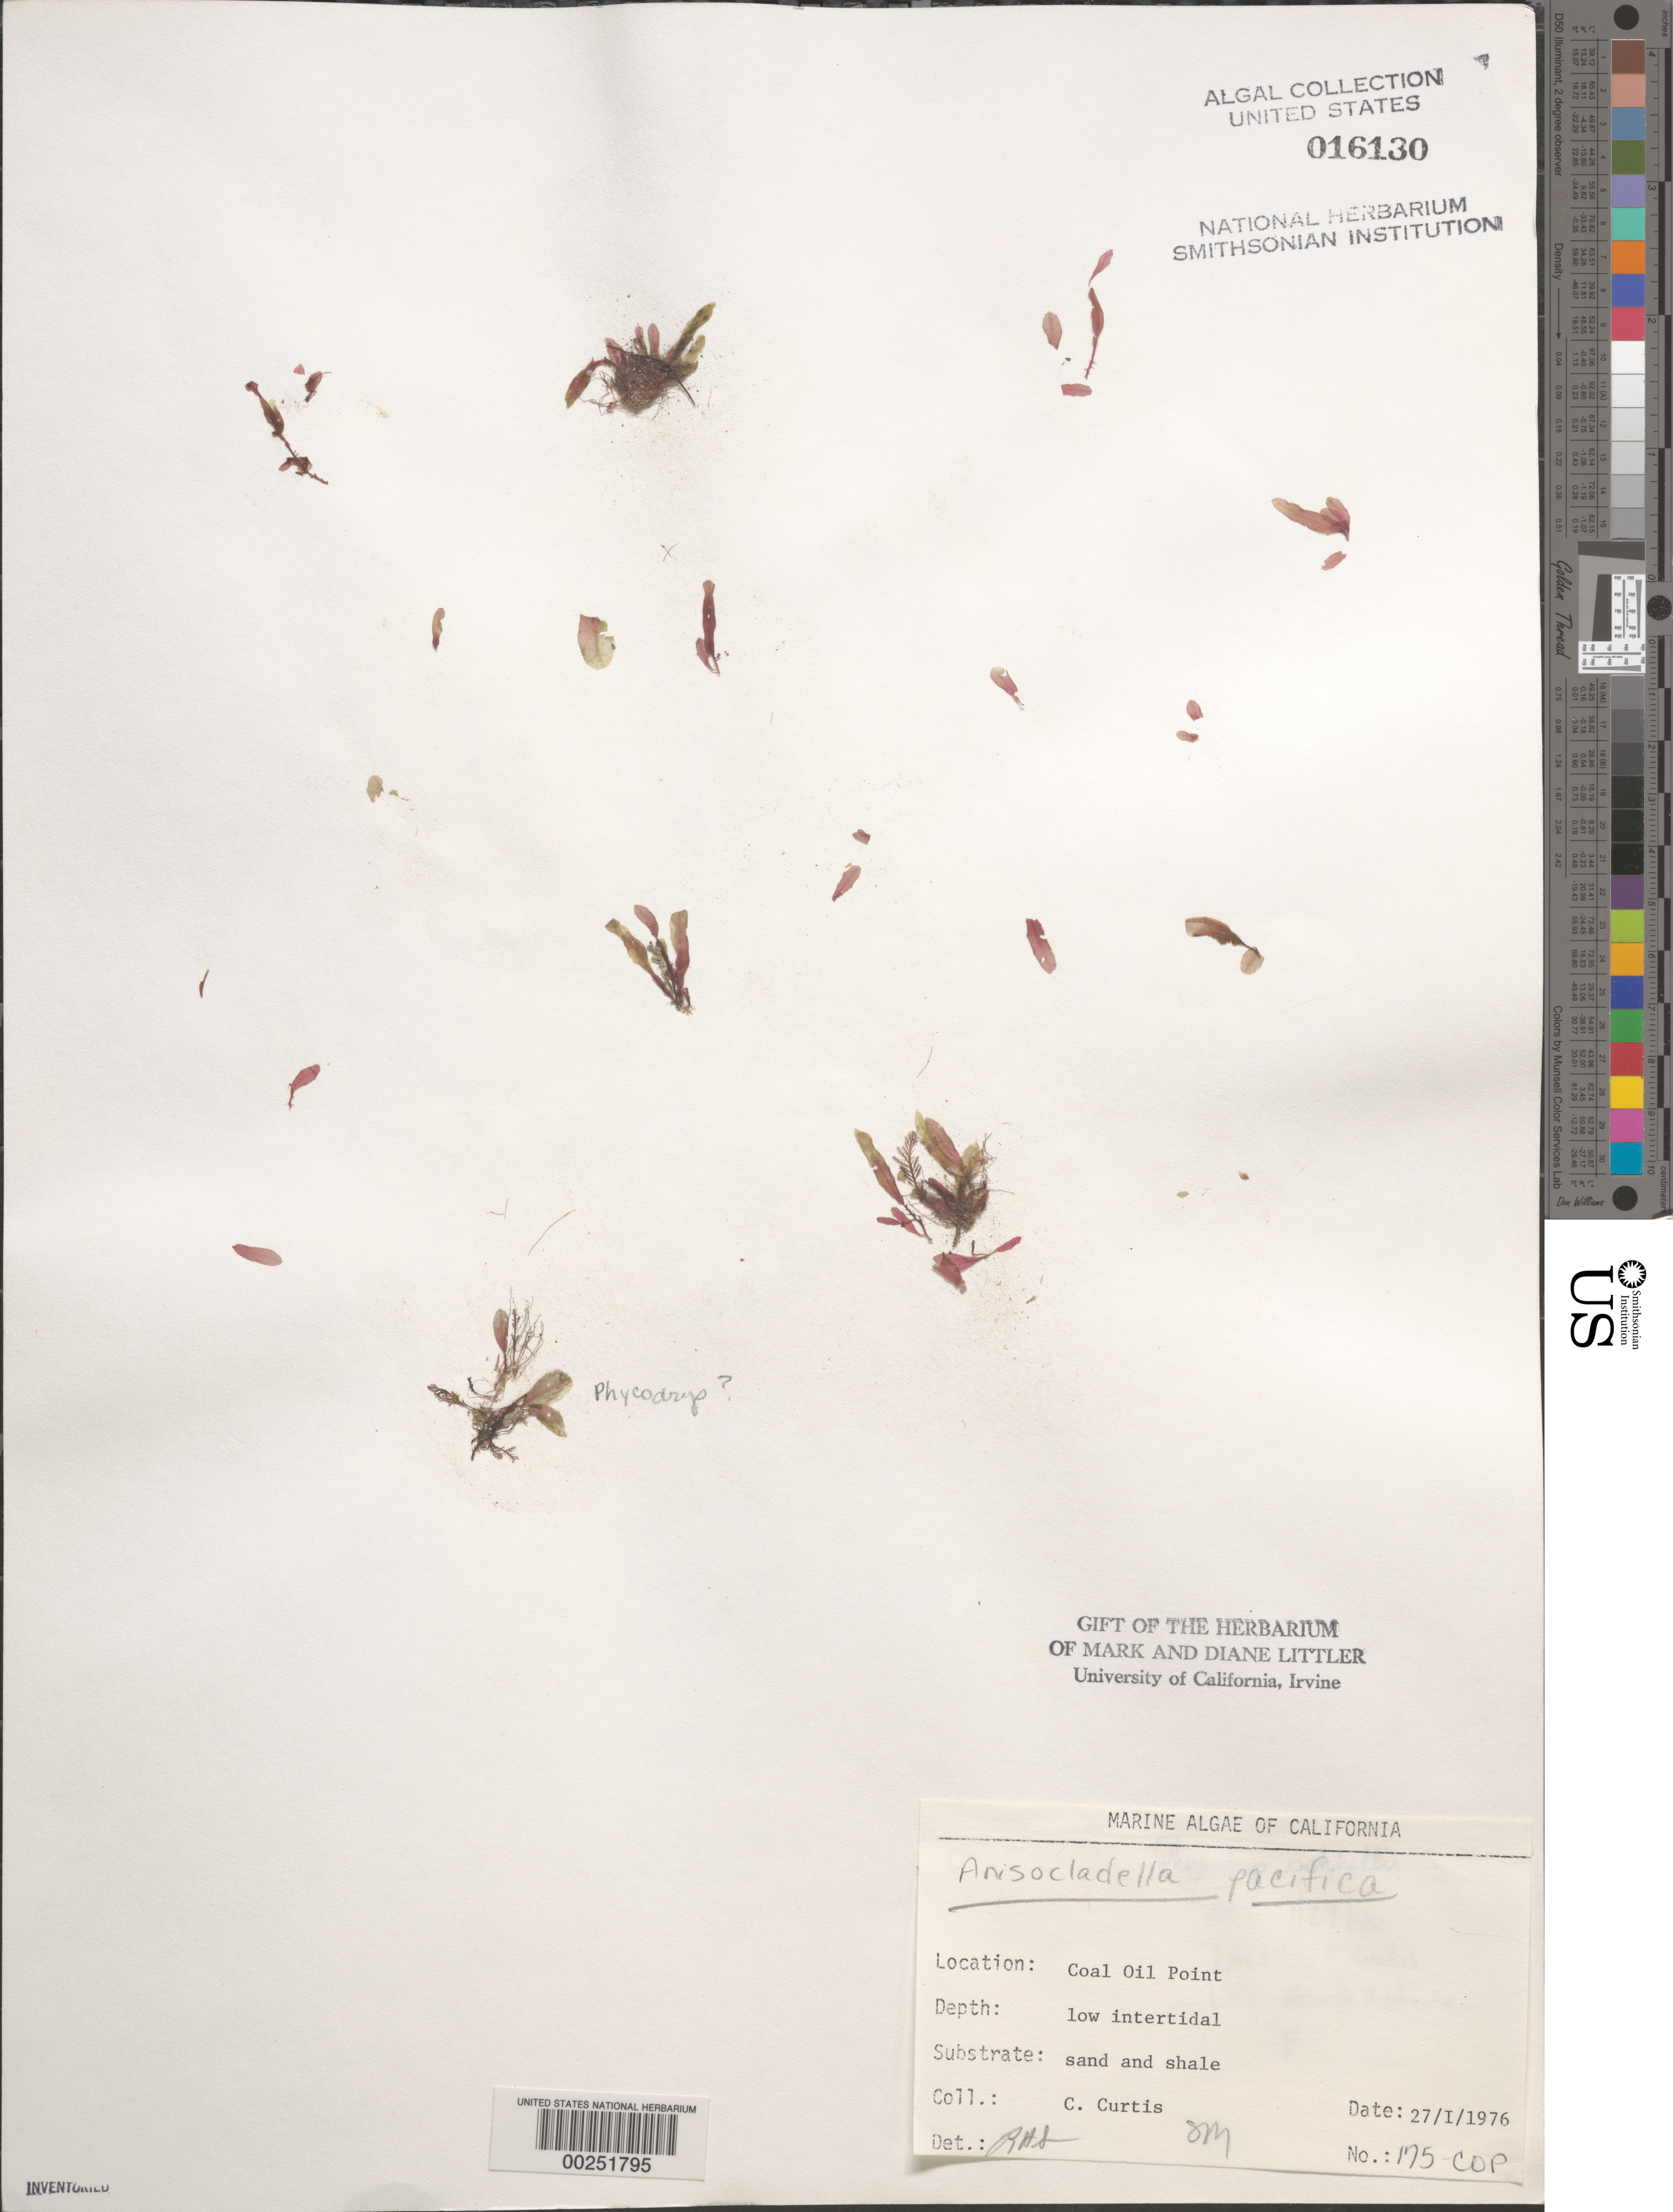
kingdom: Plantae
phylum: Rhodophyta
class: Florideophyceae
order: Ceramiales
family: Delesseriaceae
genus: Anisocladella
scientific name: Anisocladella pacifica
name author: Kylin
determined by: Sims, Robert H.; Murray, S. N.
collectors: C. Curtis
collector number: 175-cop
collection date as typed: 27 Jan 1976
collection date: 1976-01-27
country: United States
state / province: California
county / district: Santa Barbara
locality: Coal Oil Point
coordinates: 34 24'27"N, 119 52'40"W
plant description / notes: BLM-SOCALBIGHT Rocky Intertidal Survey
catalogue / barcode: US 16130